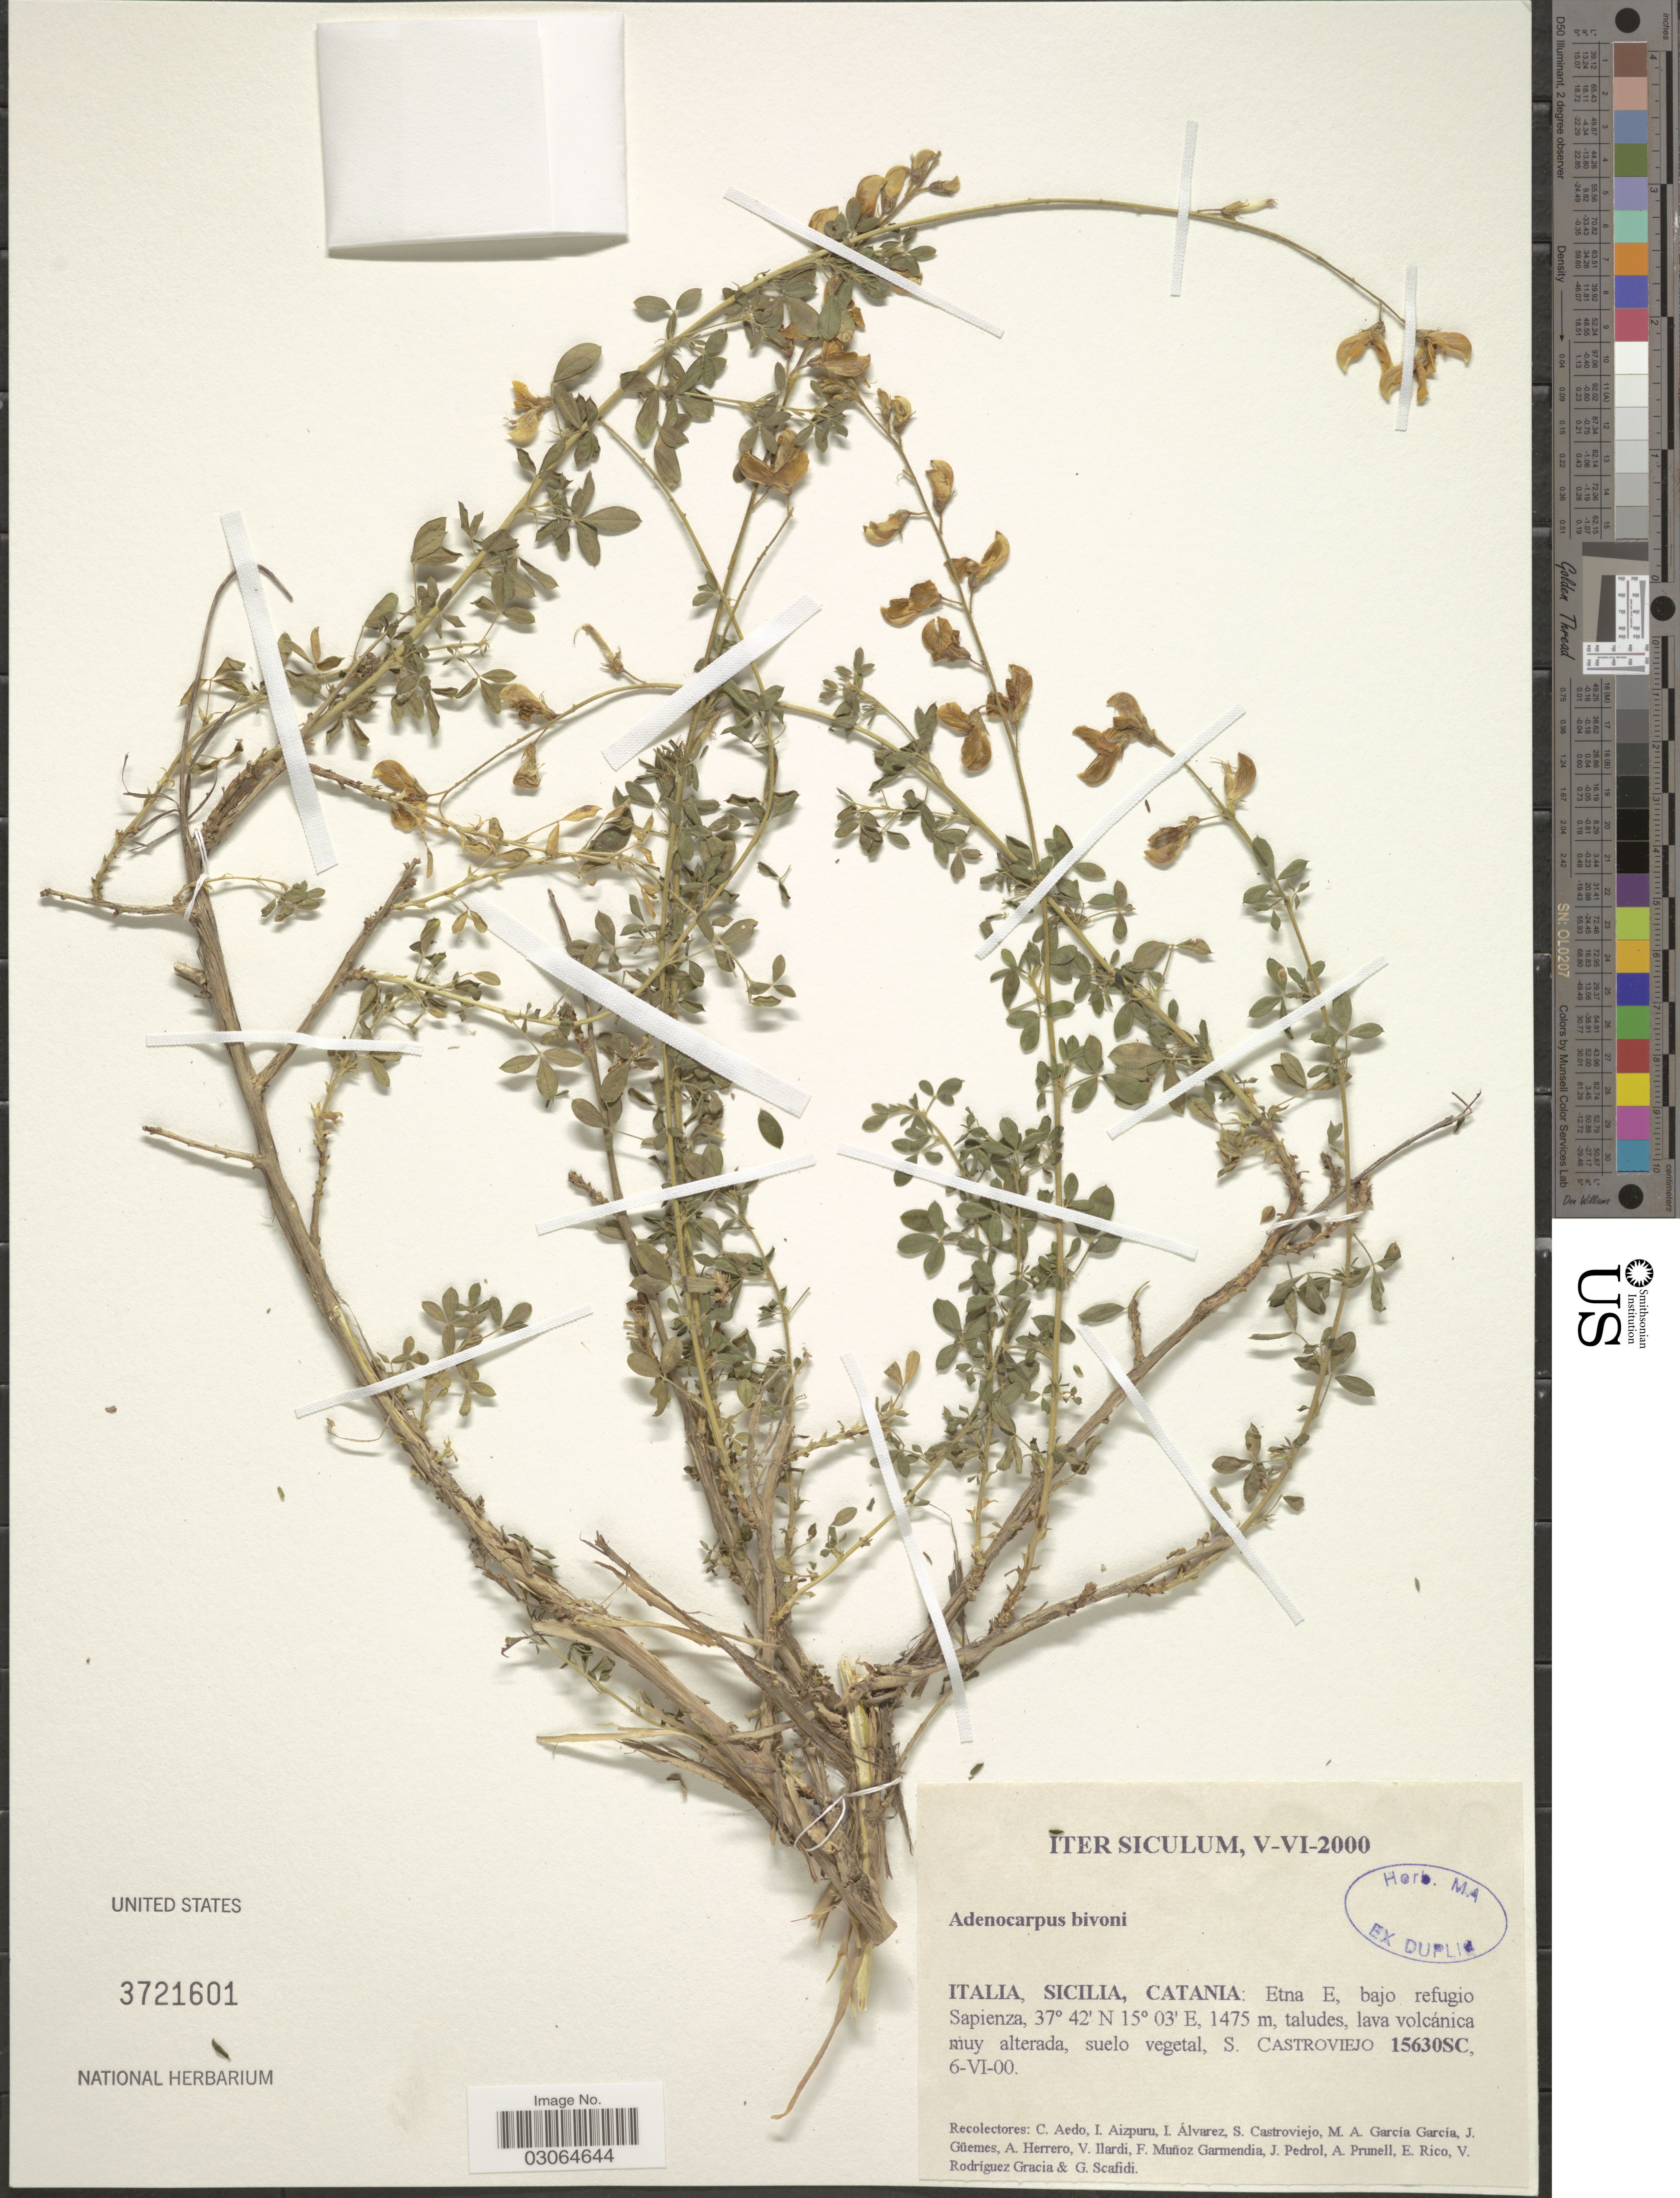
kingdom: Plantae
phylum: Tracheophyta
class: Magnoliopsida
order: Fabales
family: Fabaceae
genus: Adenocarpus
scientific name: Adenocarpus bivonii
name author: (C. Presl) C. Presl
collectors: S. Castroviejo, C. Aedo, I. Aizpuru, I. Alvarez & et al.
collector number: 15630SC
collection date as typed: Transcribed d/m/y: 6/6/0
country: Italy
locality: Sicilia, Catalania: Etna E, bajo refugio Sapienza.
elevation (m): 1475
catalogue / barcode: US 3721601